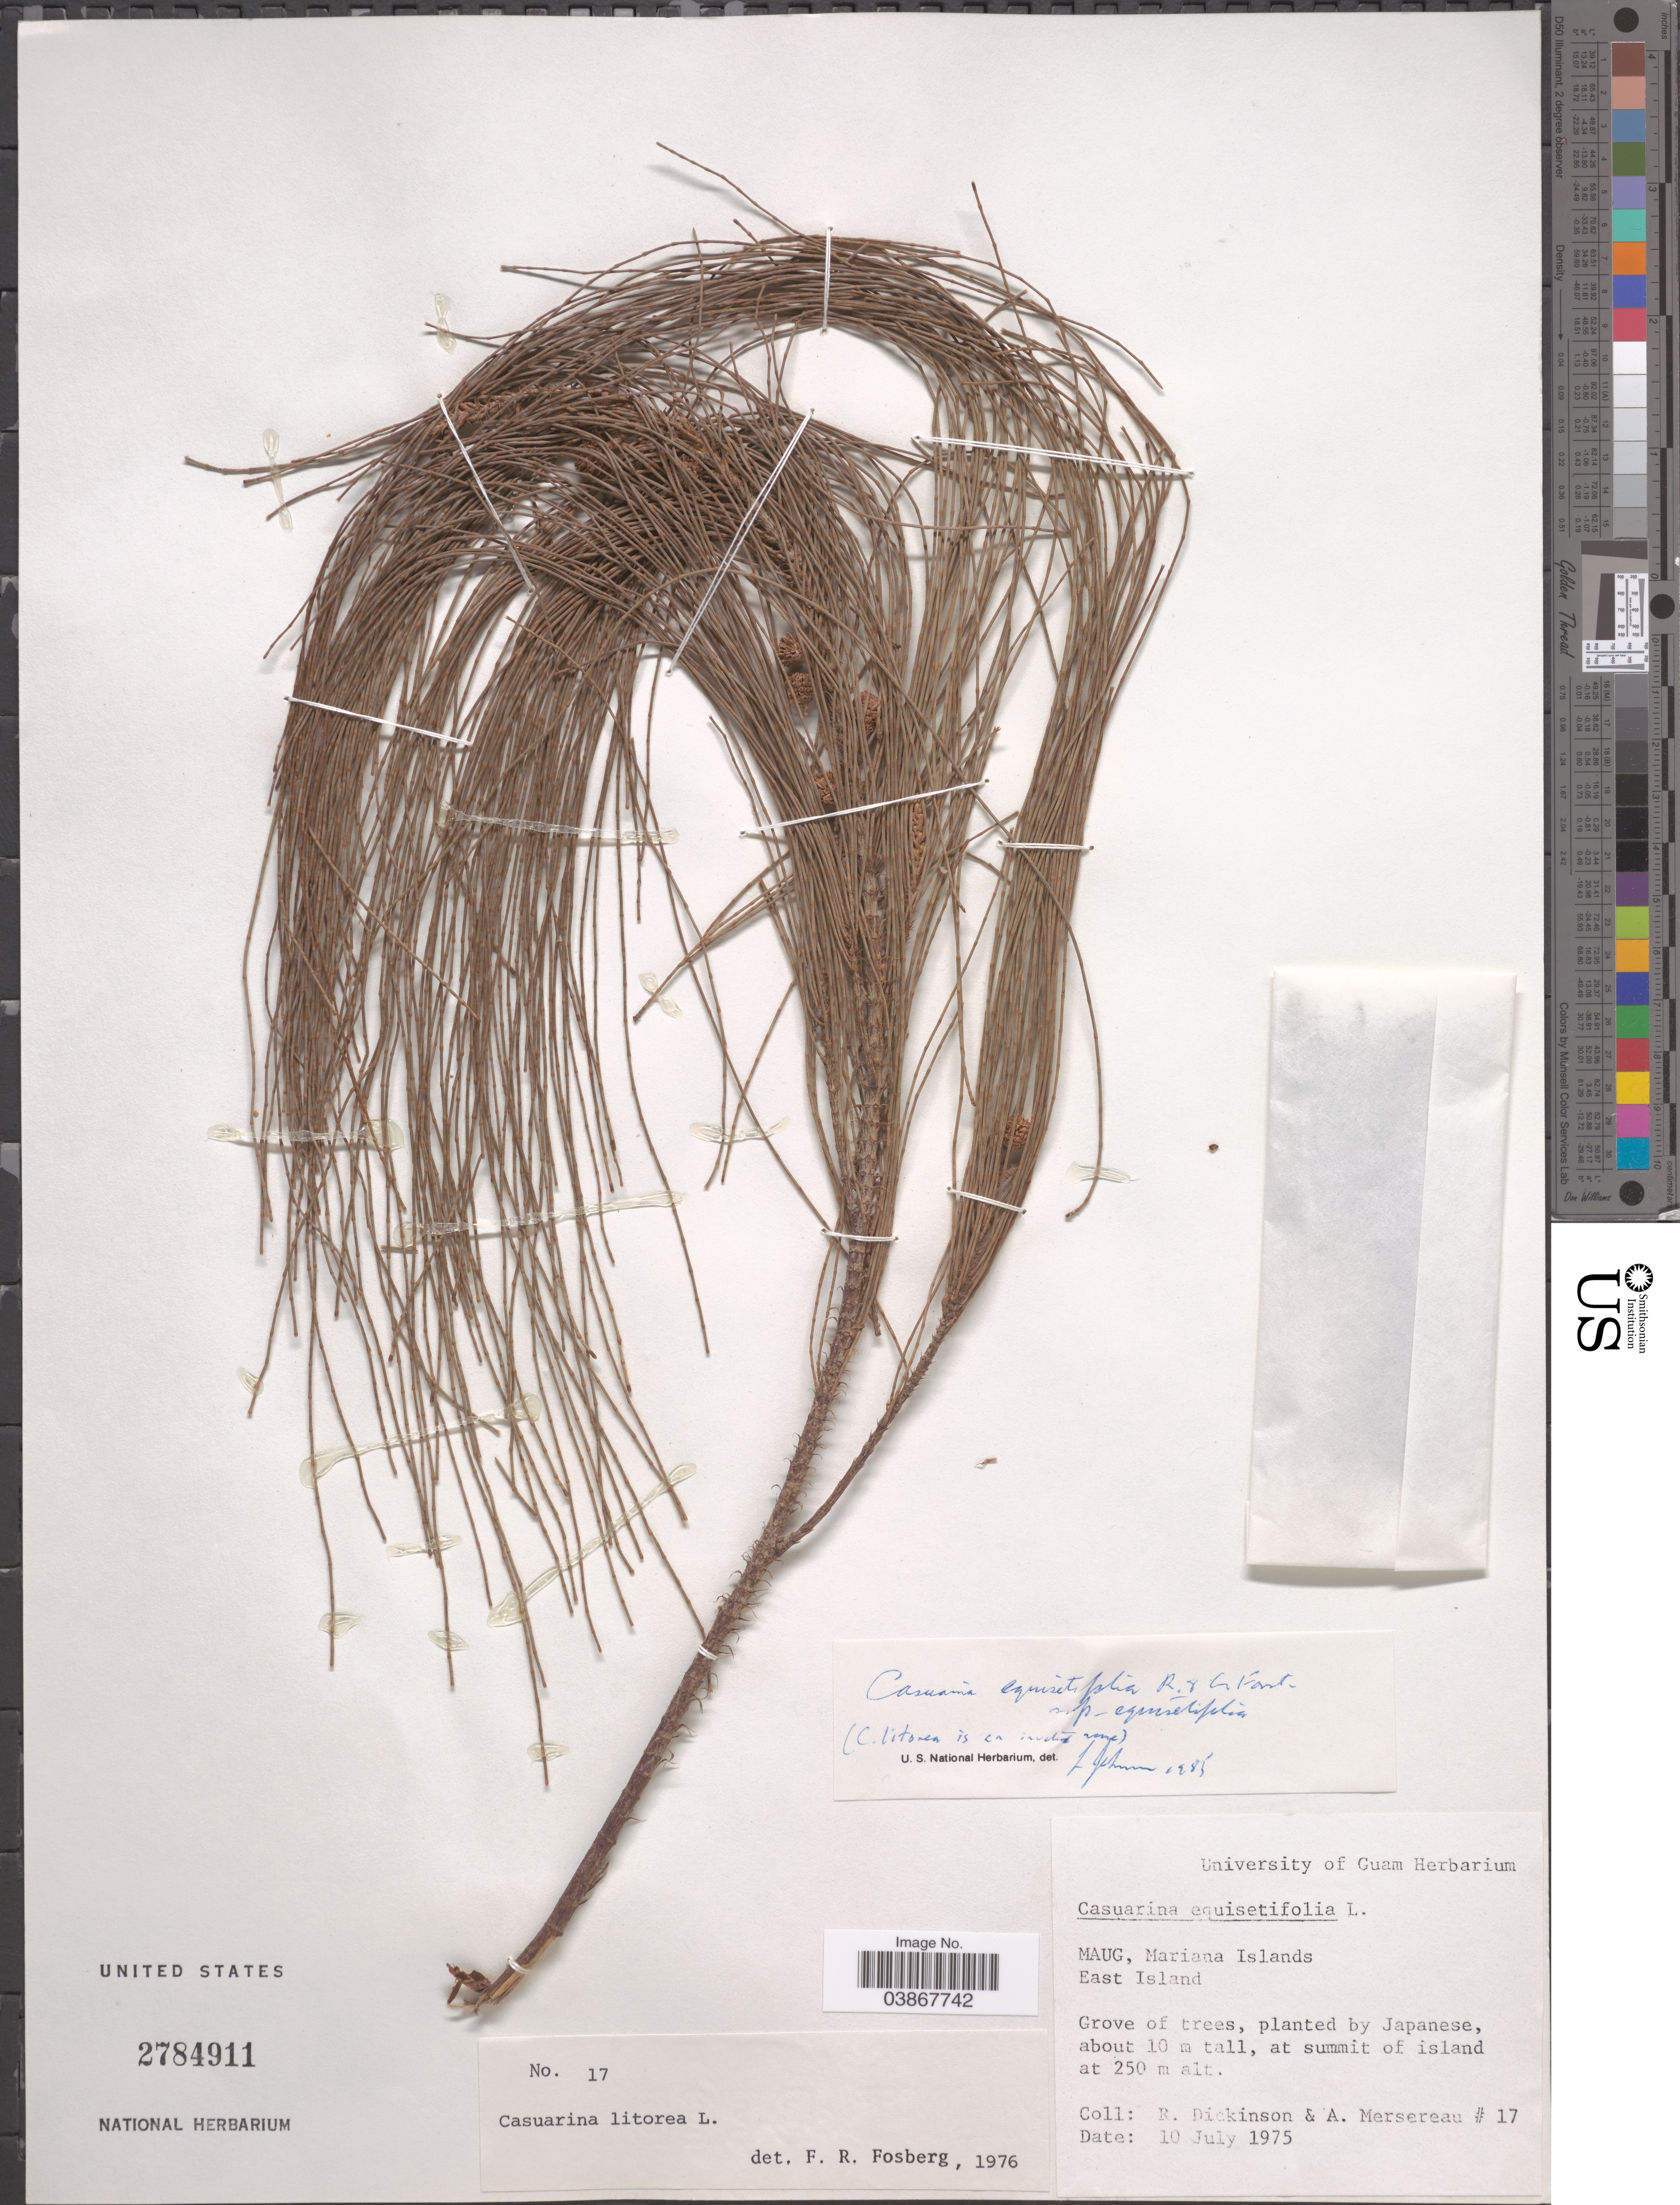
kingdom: Plantae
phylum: Tracheophyta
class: Magnoliopsida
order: Fagales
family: Casuarinaceae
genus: Casuarina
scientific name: Casuarina equisetifolia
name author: L.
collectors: R. Dickinson & A. Mersereau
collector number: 17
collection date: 1975-07-10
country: Northern Mariana Islands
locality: Maug, Mariana Islands. East Island, at summit of island.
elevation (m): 250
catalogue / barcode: US 2784911